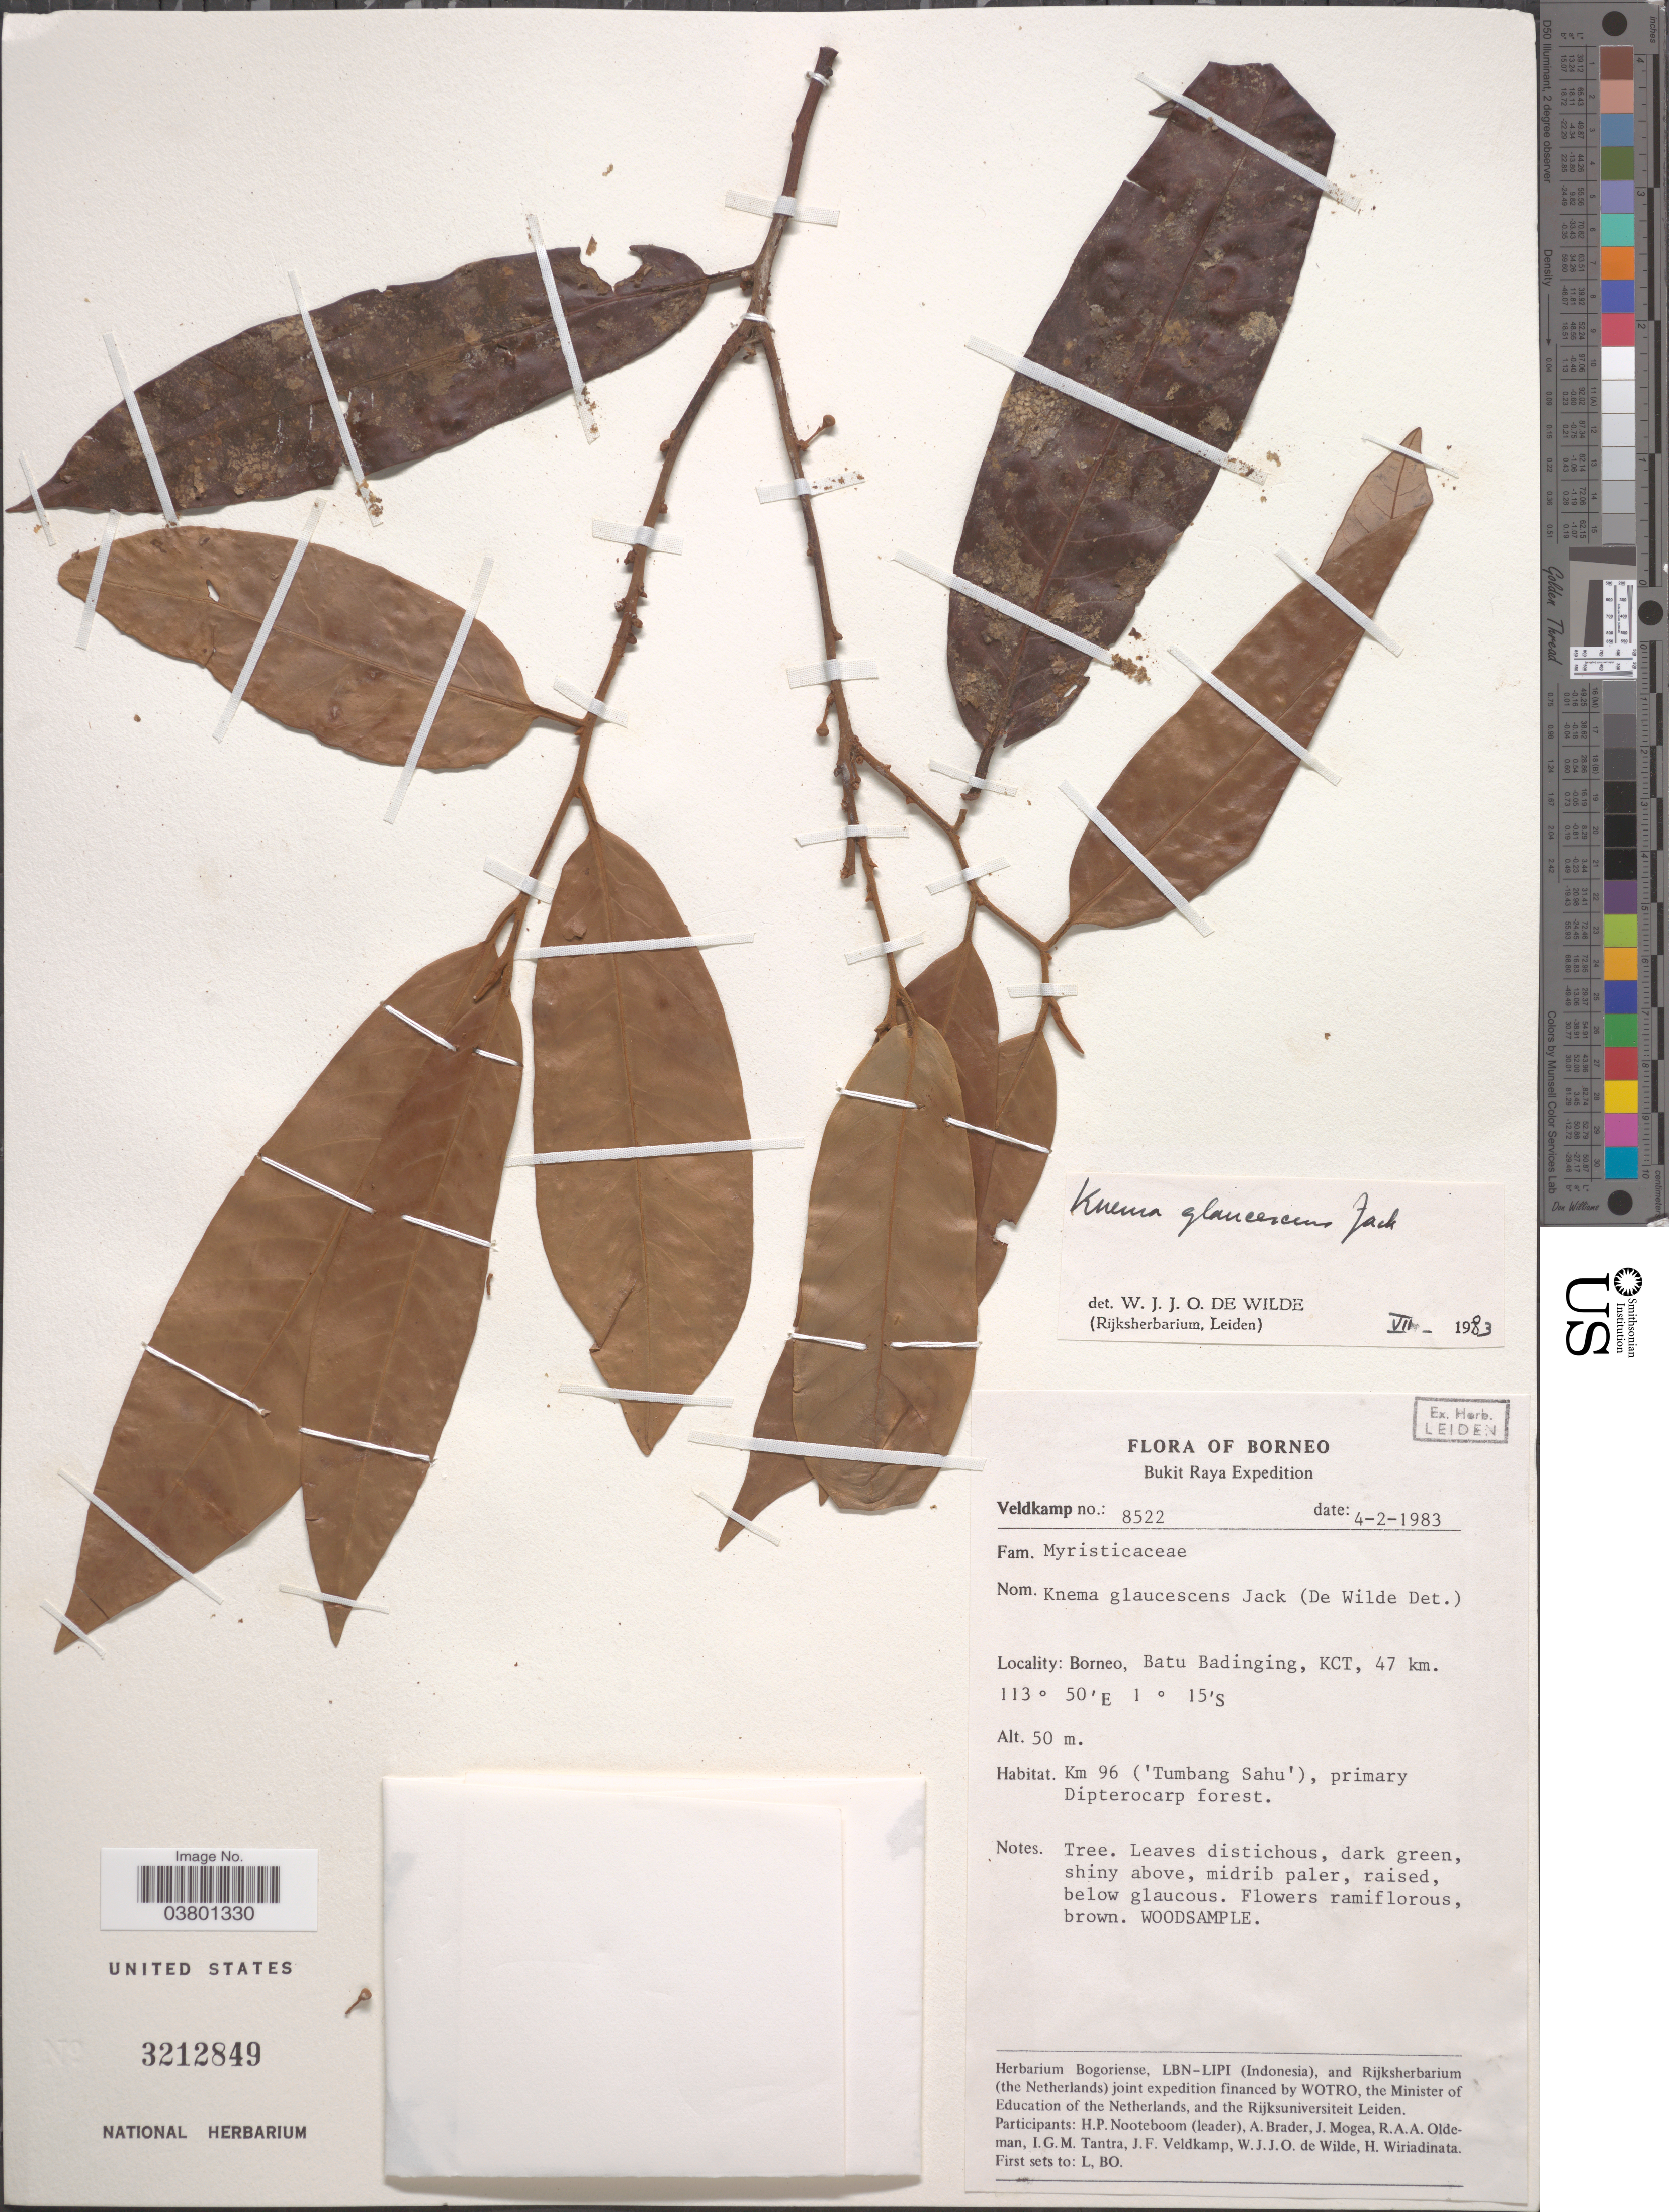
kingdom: Plantae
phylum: Tracheophyta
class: Magnoliopsida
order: Magnoliales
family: Myristicaceae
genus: Knema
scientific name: Knema glaucescens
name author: Jack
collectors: J. F. Veldkamp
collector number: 8522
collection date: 1983-02-04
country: Indonesia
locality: Borneo, Batu Badinging, KCT 47 km. Km 96 ('Tumbang Sahu').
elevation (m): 50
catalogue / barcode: US 3212849